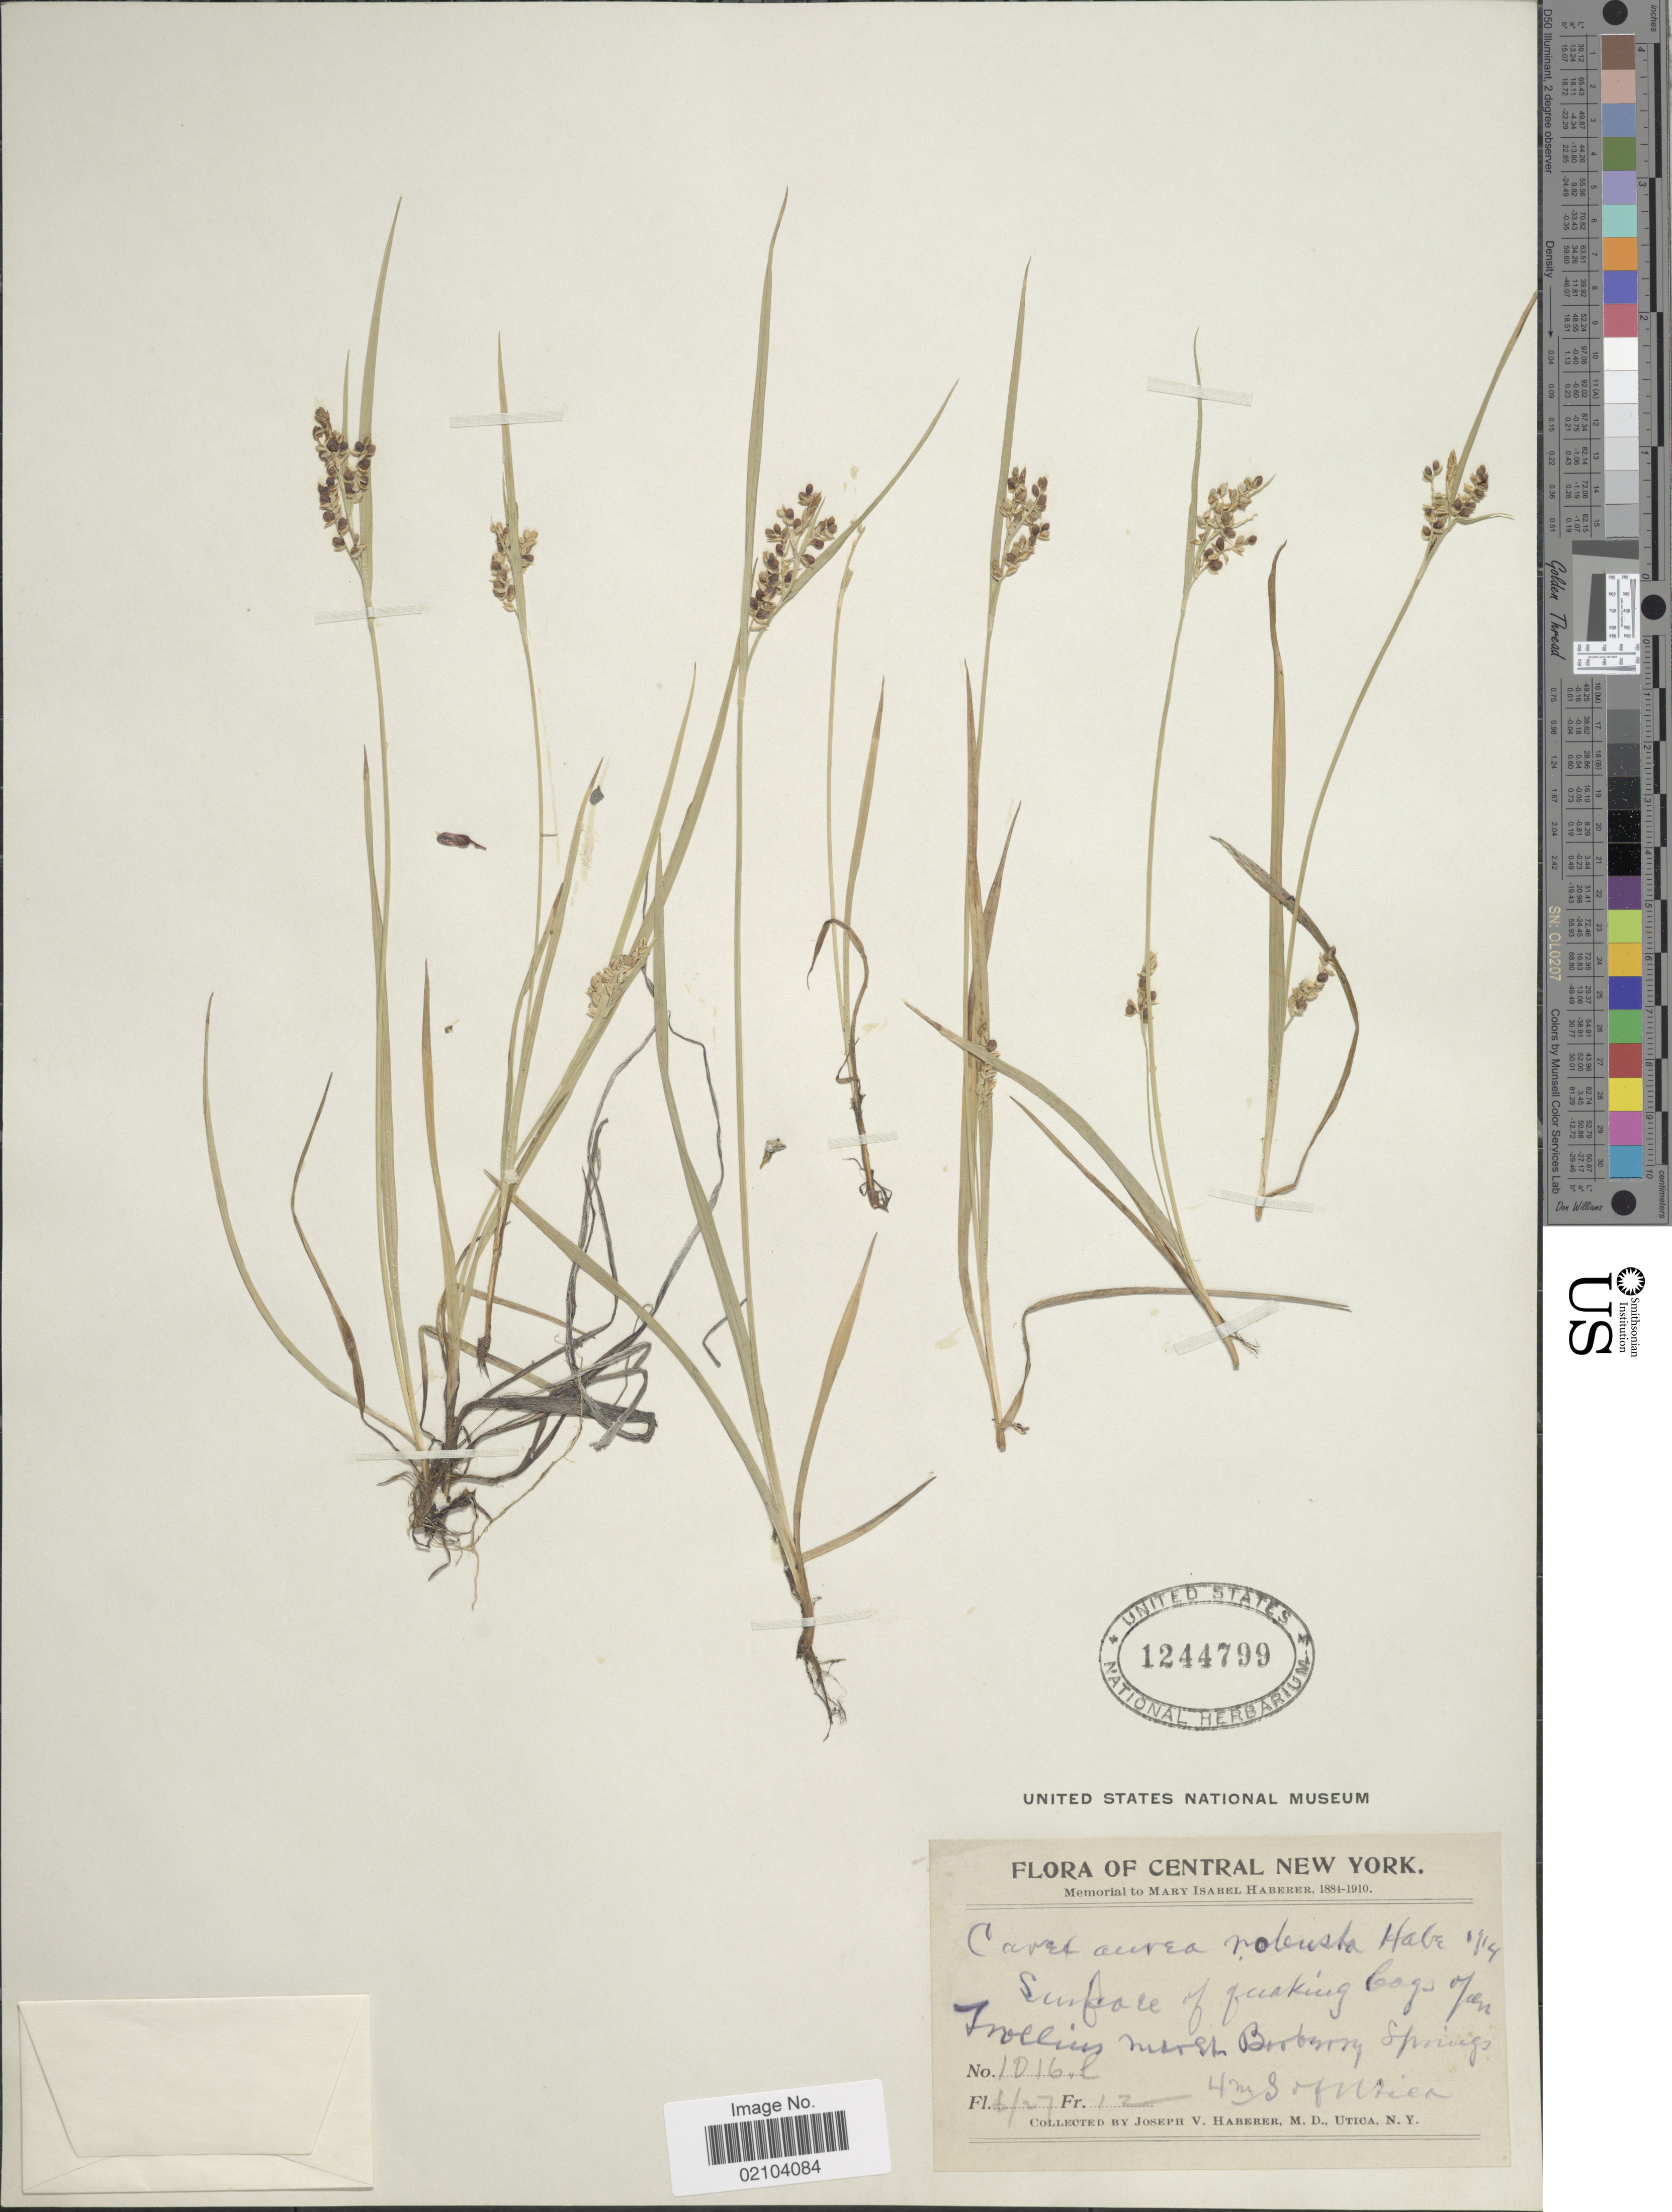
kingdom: Plantae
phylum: Tracheophyta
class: Liliopsida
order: Poales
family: Cyperaceae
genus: Carex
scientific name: Carex aurea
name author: Nutt.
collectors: J. V. Haberer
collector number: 1016C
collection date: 1912-06-27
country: United States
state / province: New York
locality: Central New York. Surface of quaking bogs of an Trollius marsh Booburry [interpreted] Springs 4 m S of Utica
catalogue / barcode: US 1244799